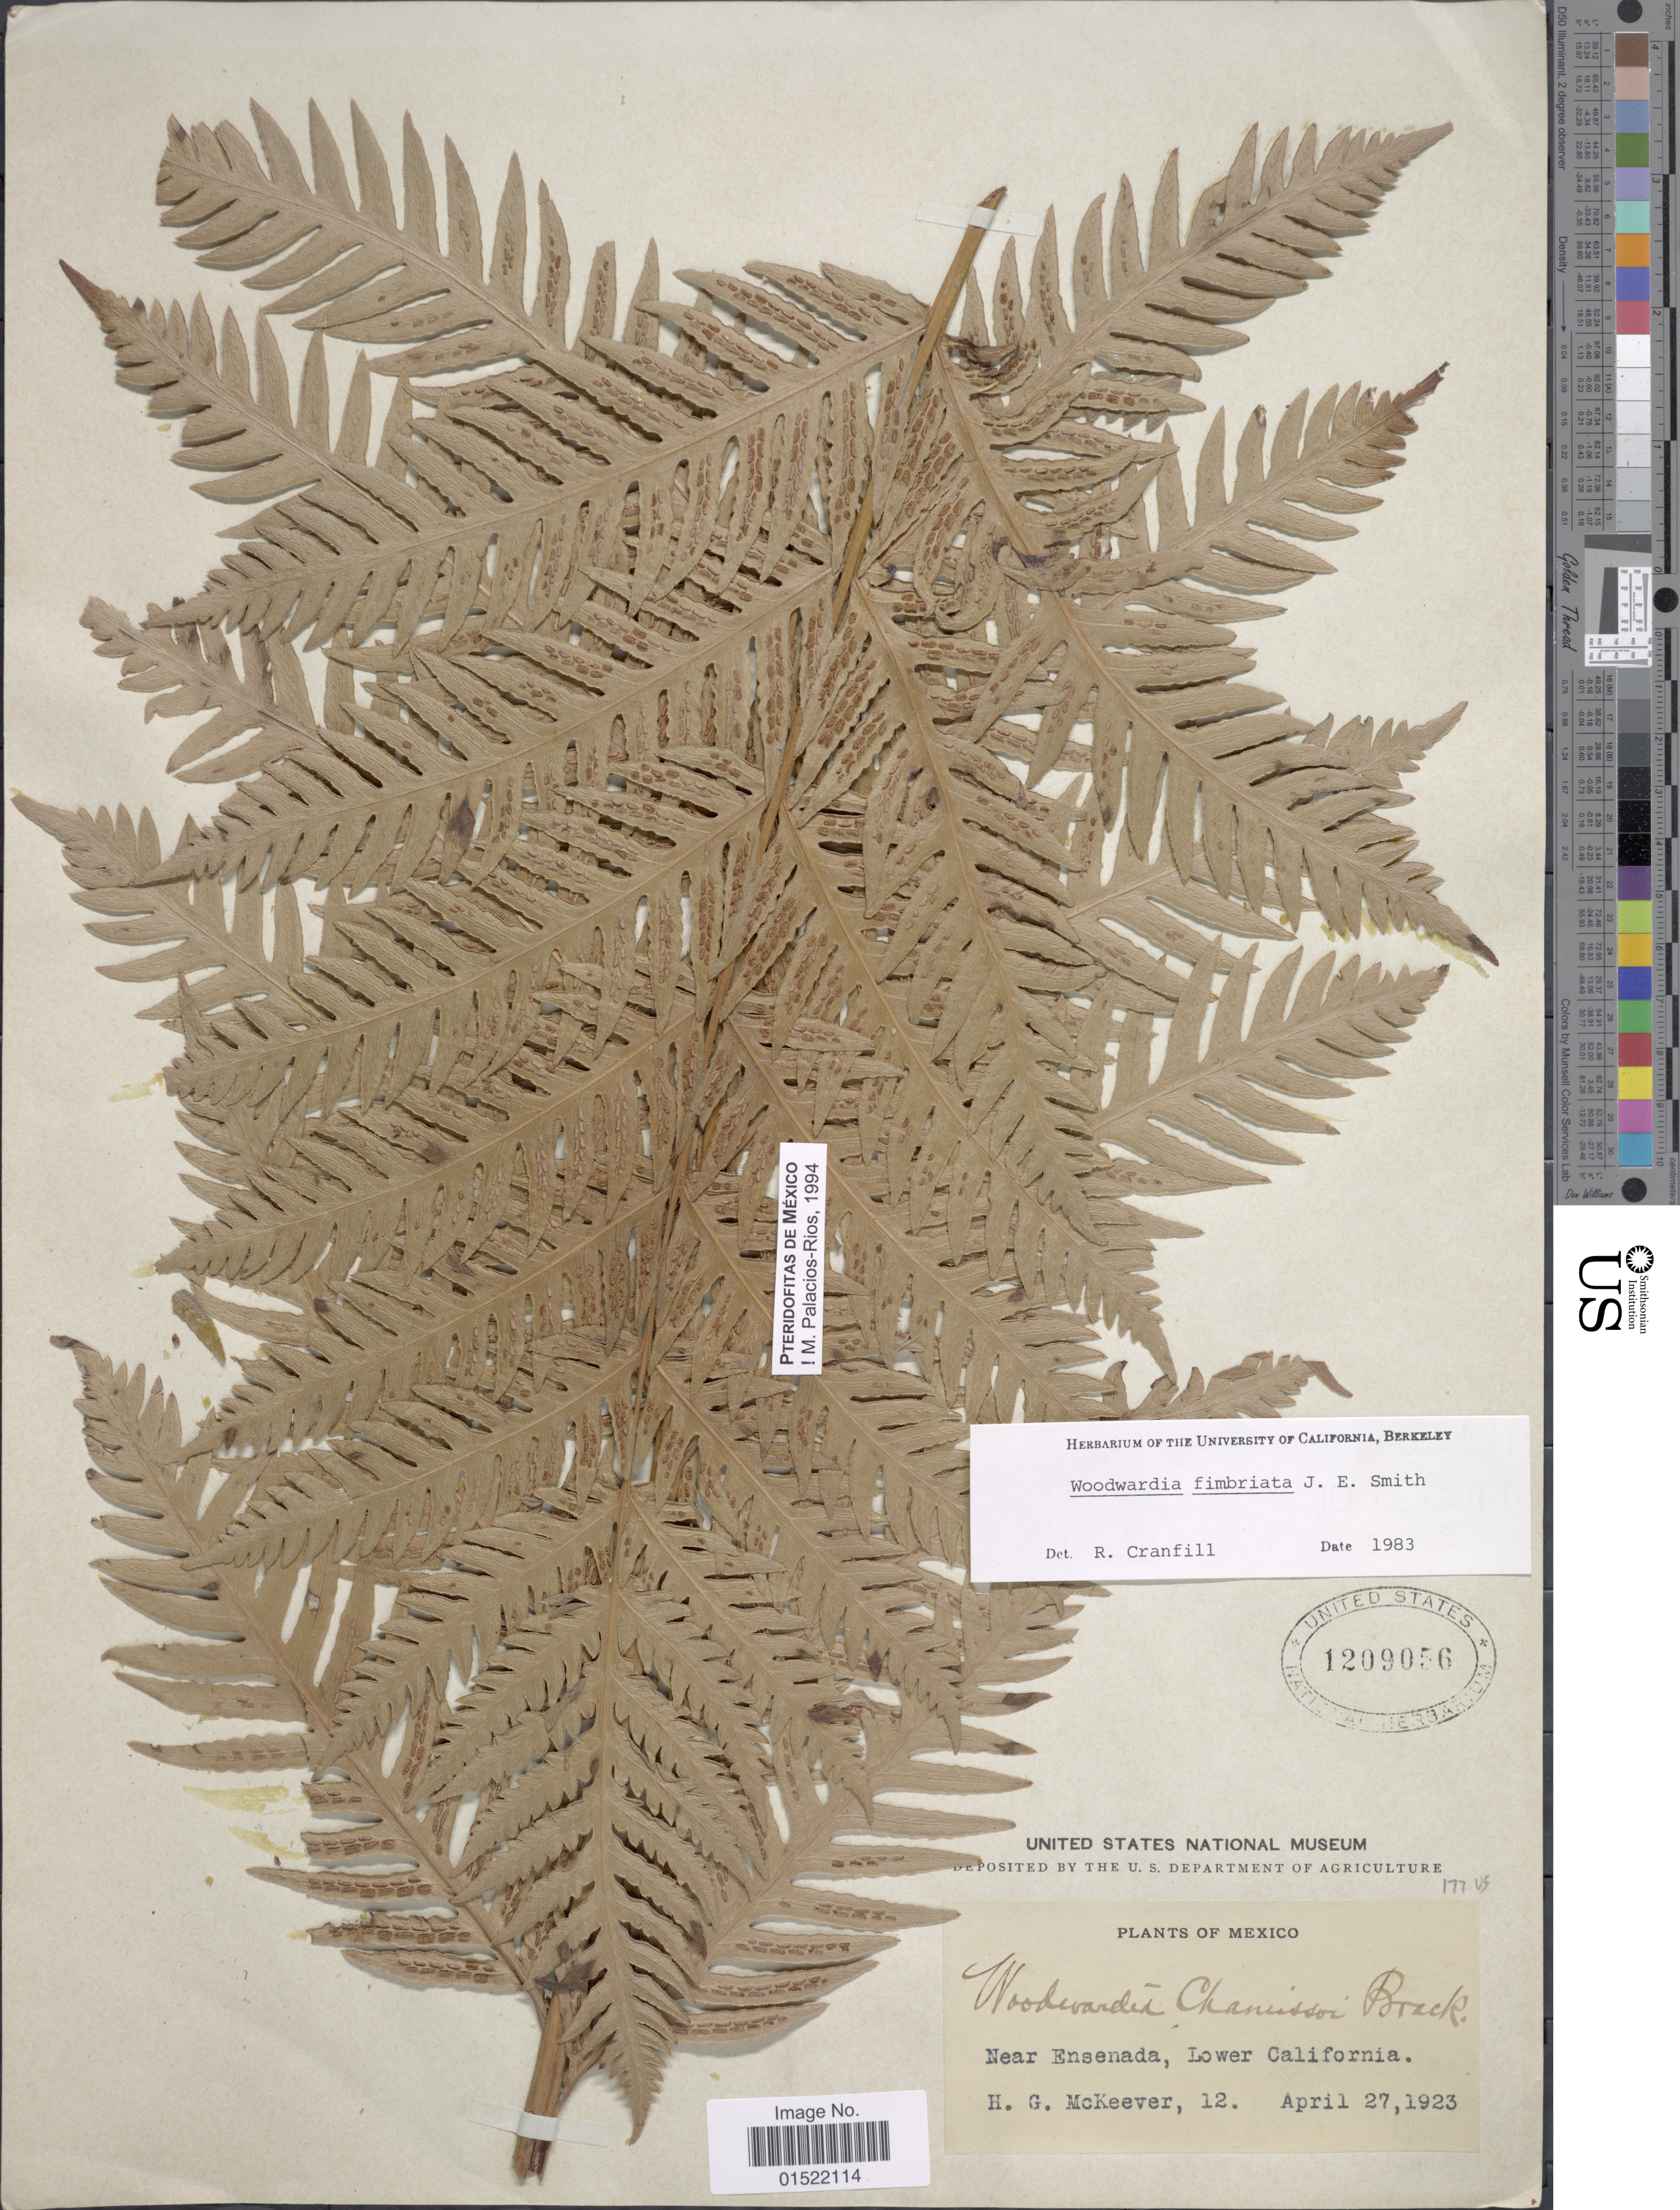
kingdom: Plantae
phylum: Tracheophyta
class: Polypodiopsida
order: Polypodiales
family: Blechnaceae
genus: Woodwardia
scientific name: Woodwardia fimbriata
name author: Sm.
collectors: H. McKeever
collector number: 12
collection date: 1923-04-27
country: Mexico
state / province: Baja California Norte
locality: Near Ensenada, Lower California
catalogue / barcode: US 1209056